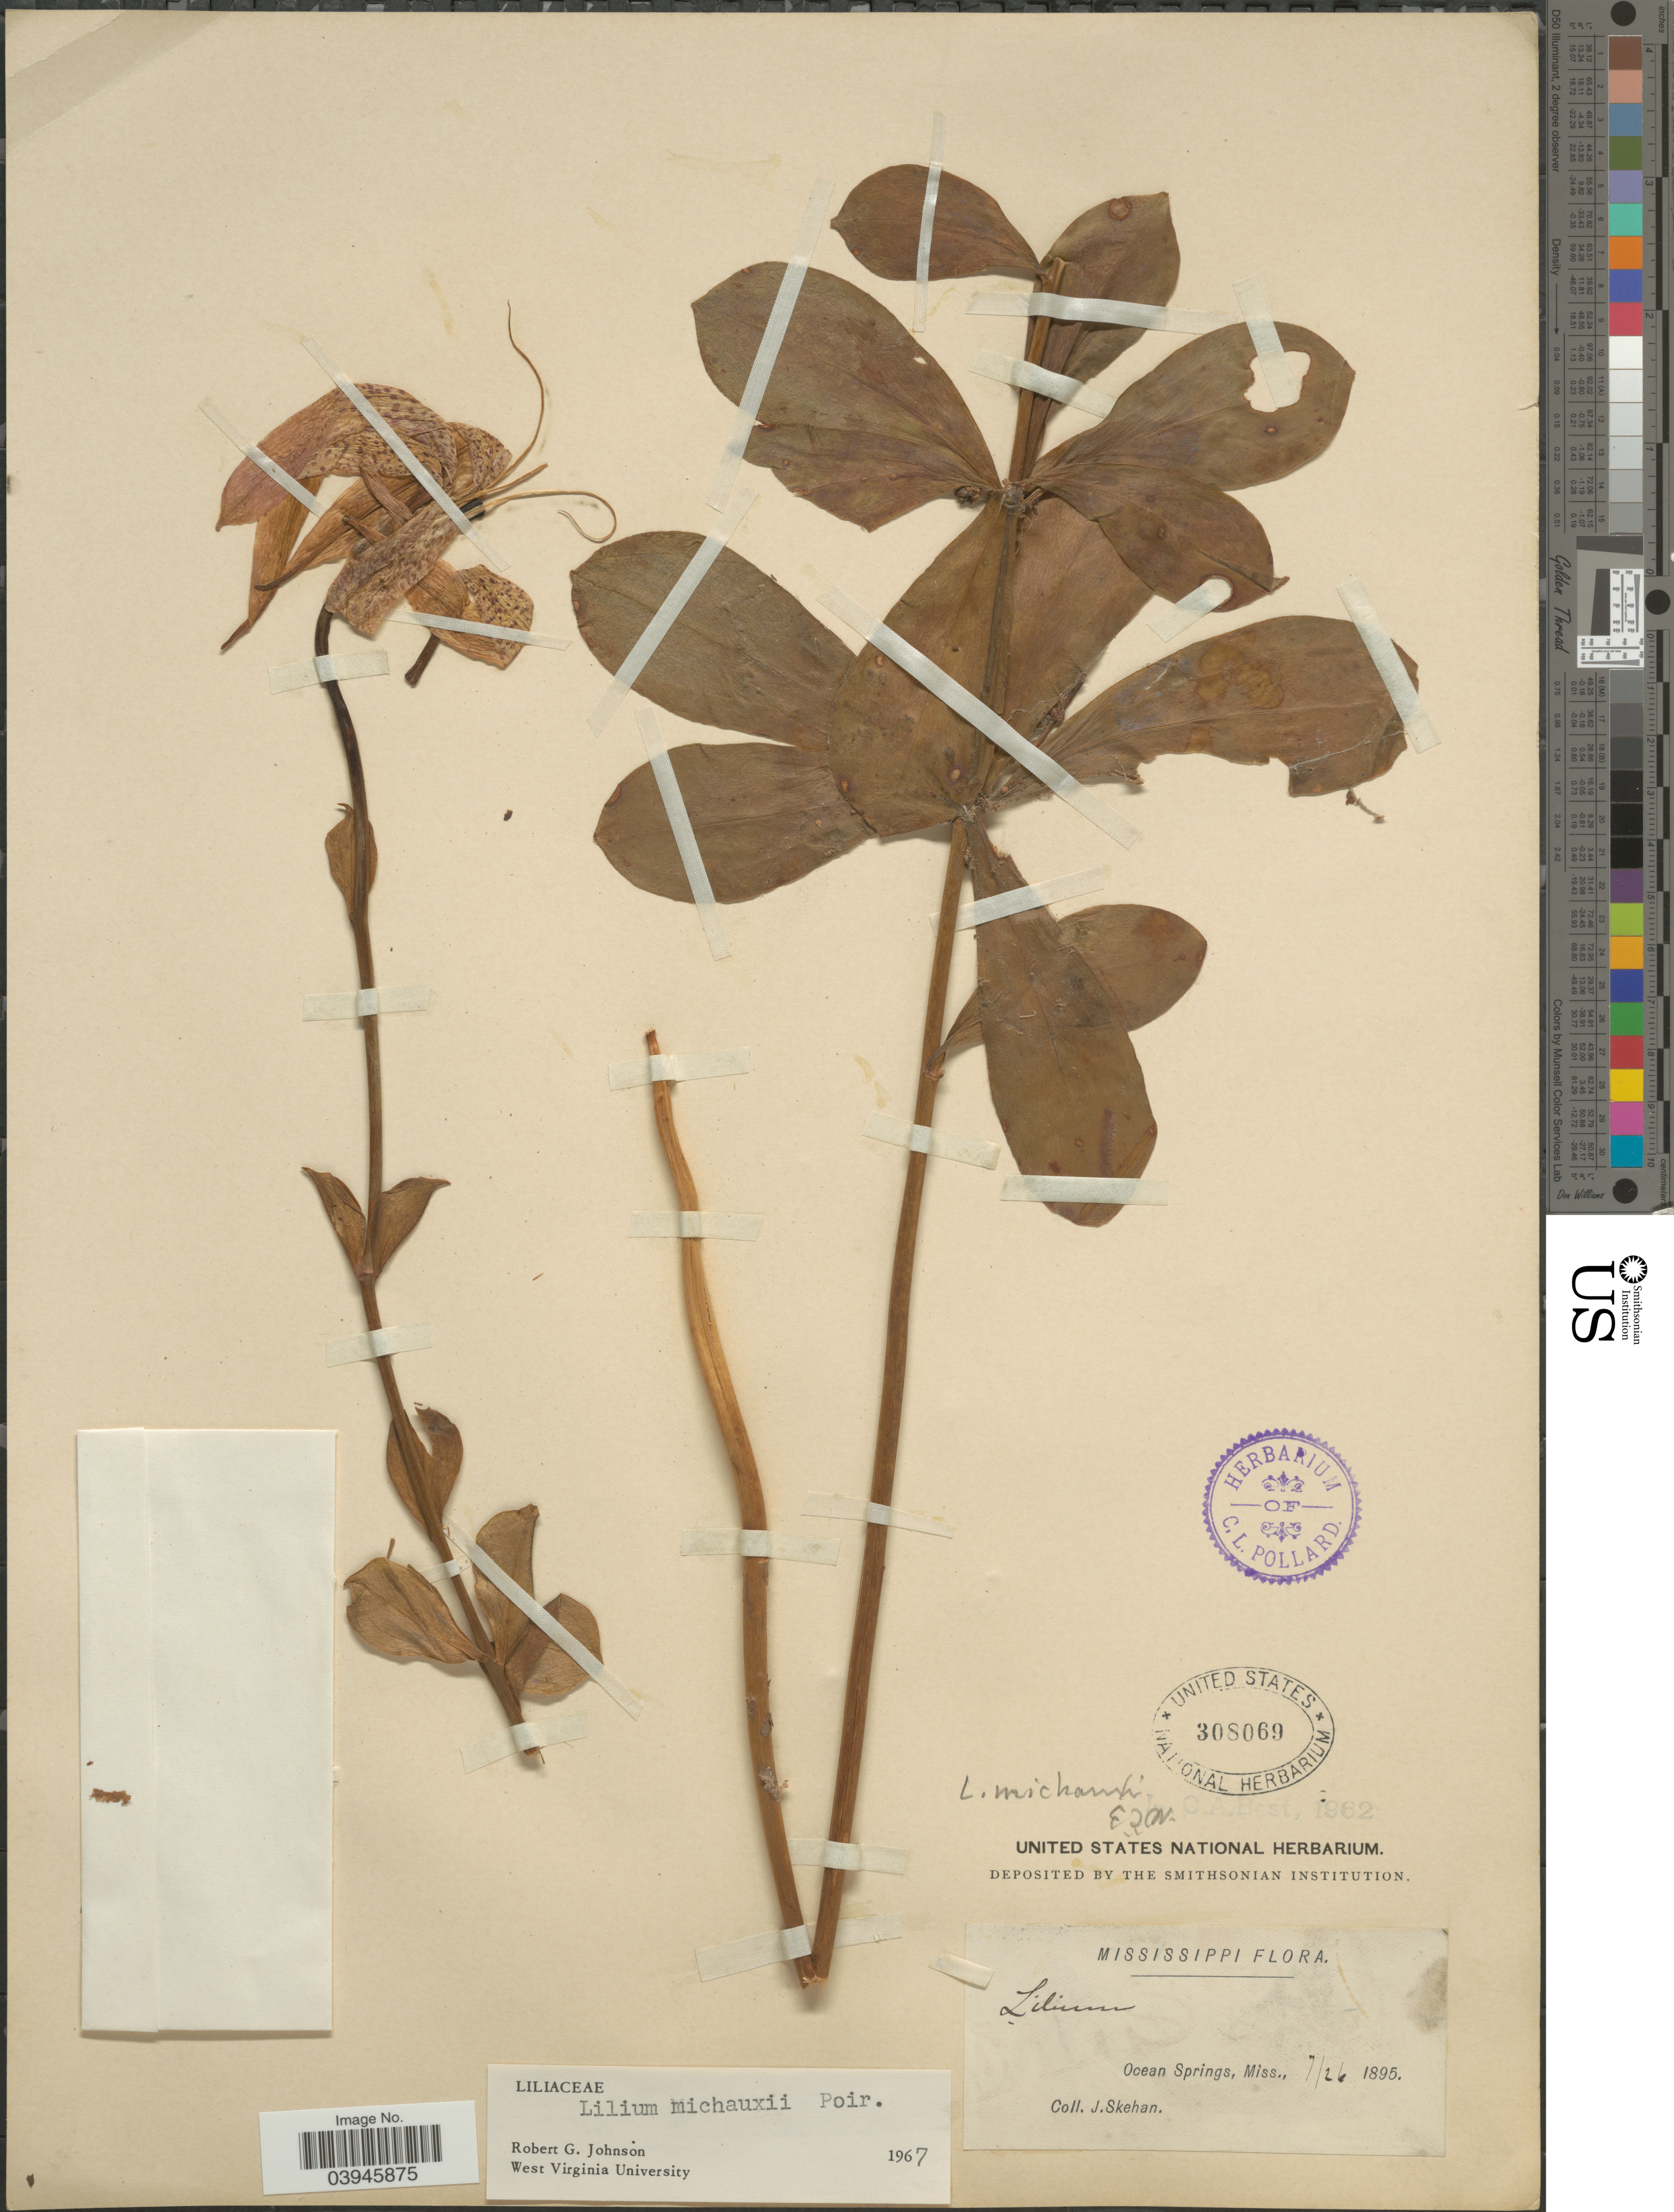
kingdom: Plantae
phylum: Tracheophyta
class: Liliopsida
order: Liliales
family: Liliaceae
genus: Lilium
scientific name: Lilium michauxii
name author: Poir.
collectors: J. Skehan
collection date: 1895-07-26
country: United States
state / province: Mississippi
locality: Ocean Springs.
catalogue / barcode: US 308069